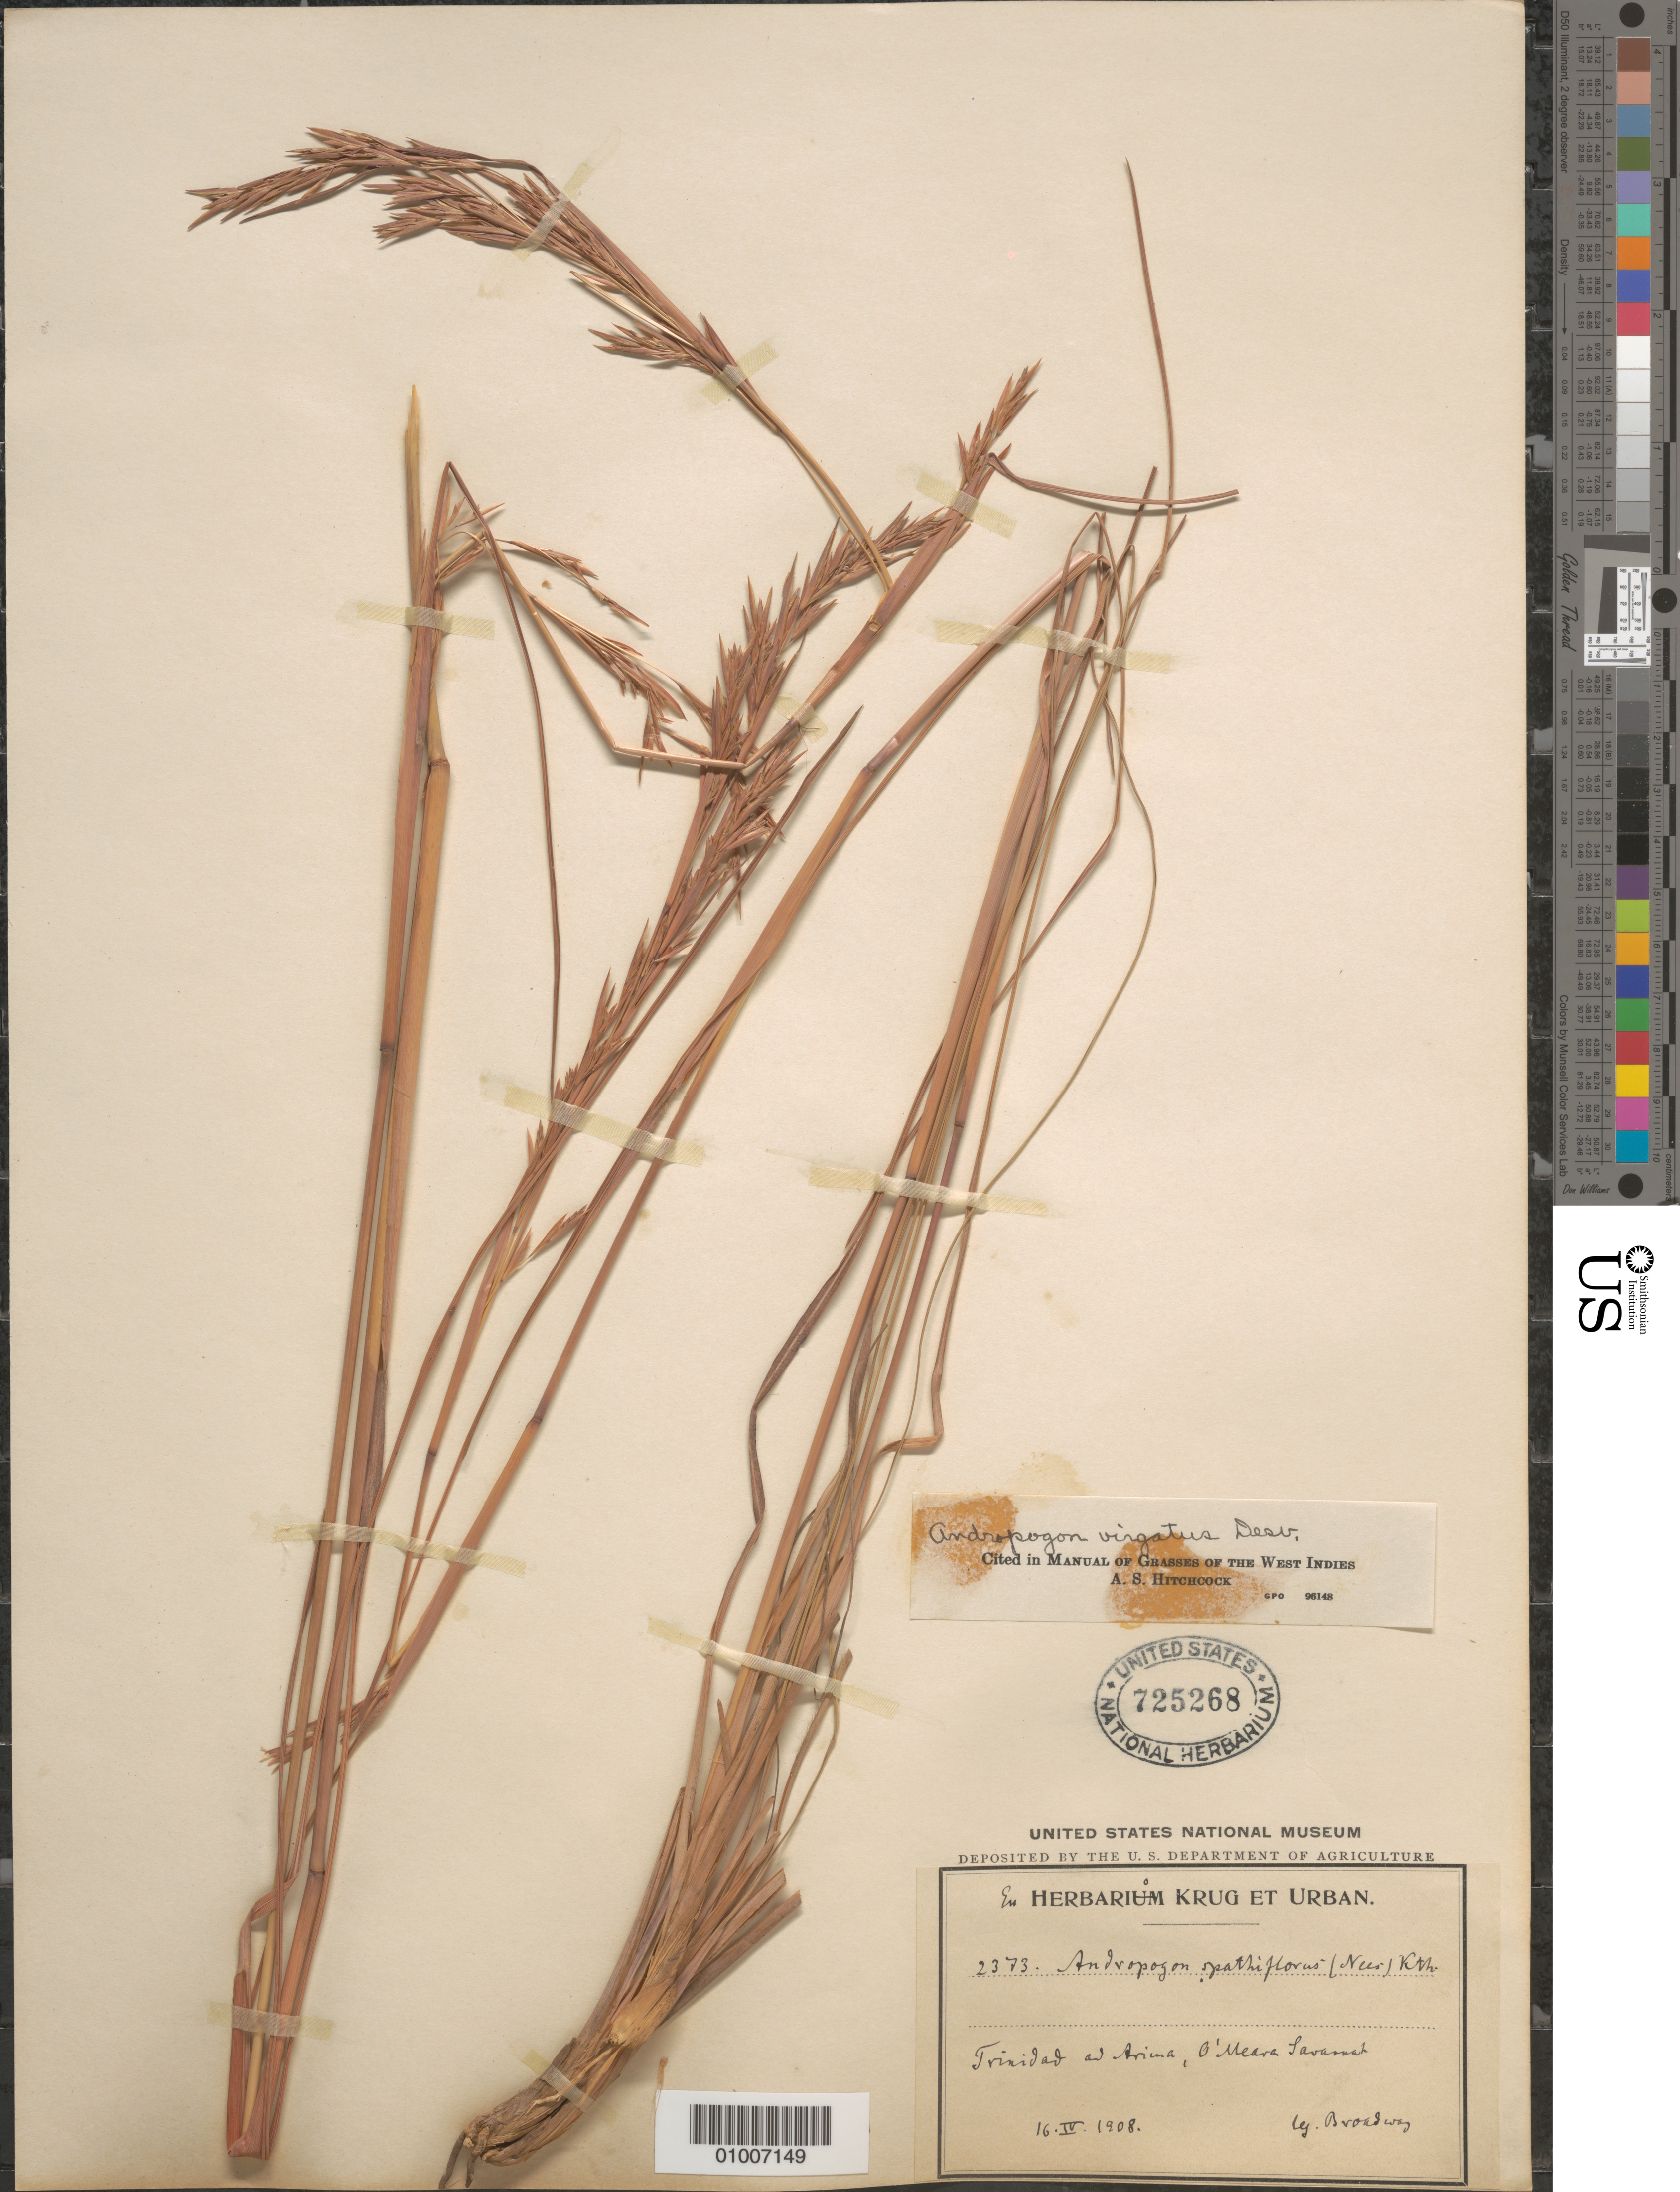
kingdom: Plantae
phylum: Tracheophyta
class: Liliopsida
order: Poales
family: Poaceae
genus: Hypogynium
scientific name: Hypogynium virgatum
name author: (Desv. ex Ham.) Dandy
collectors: W. E. Broadway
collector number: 2373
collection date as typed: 16 Apr 1908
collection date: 1908-04-16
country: Trinidad and Tobago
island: Trinidad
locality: O'Meara Savannah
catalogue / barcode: US 725268